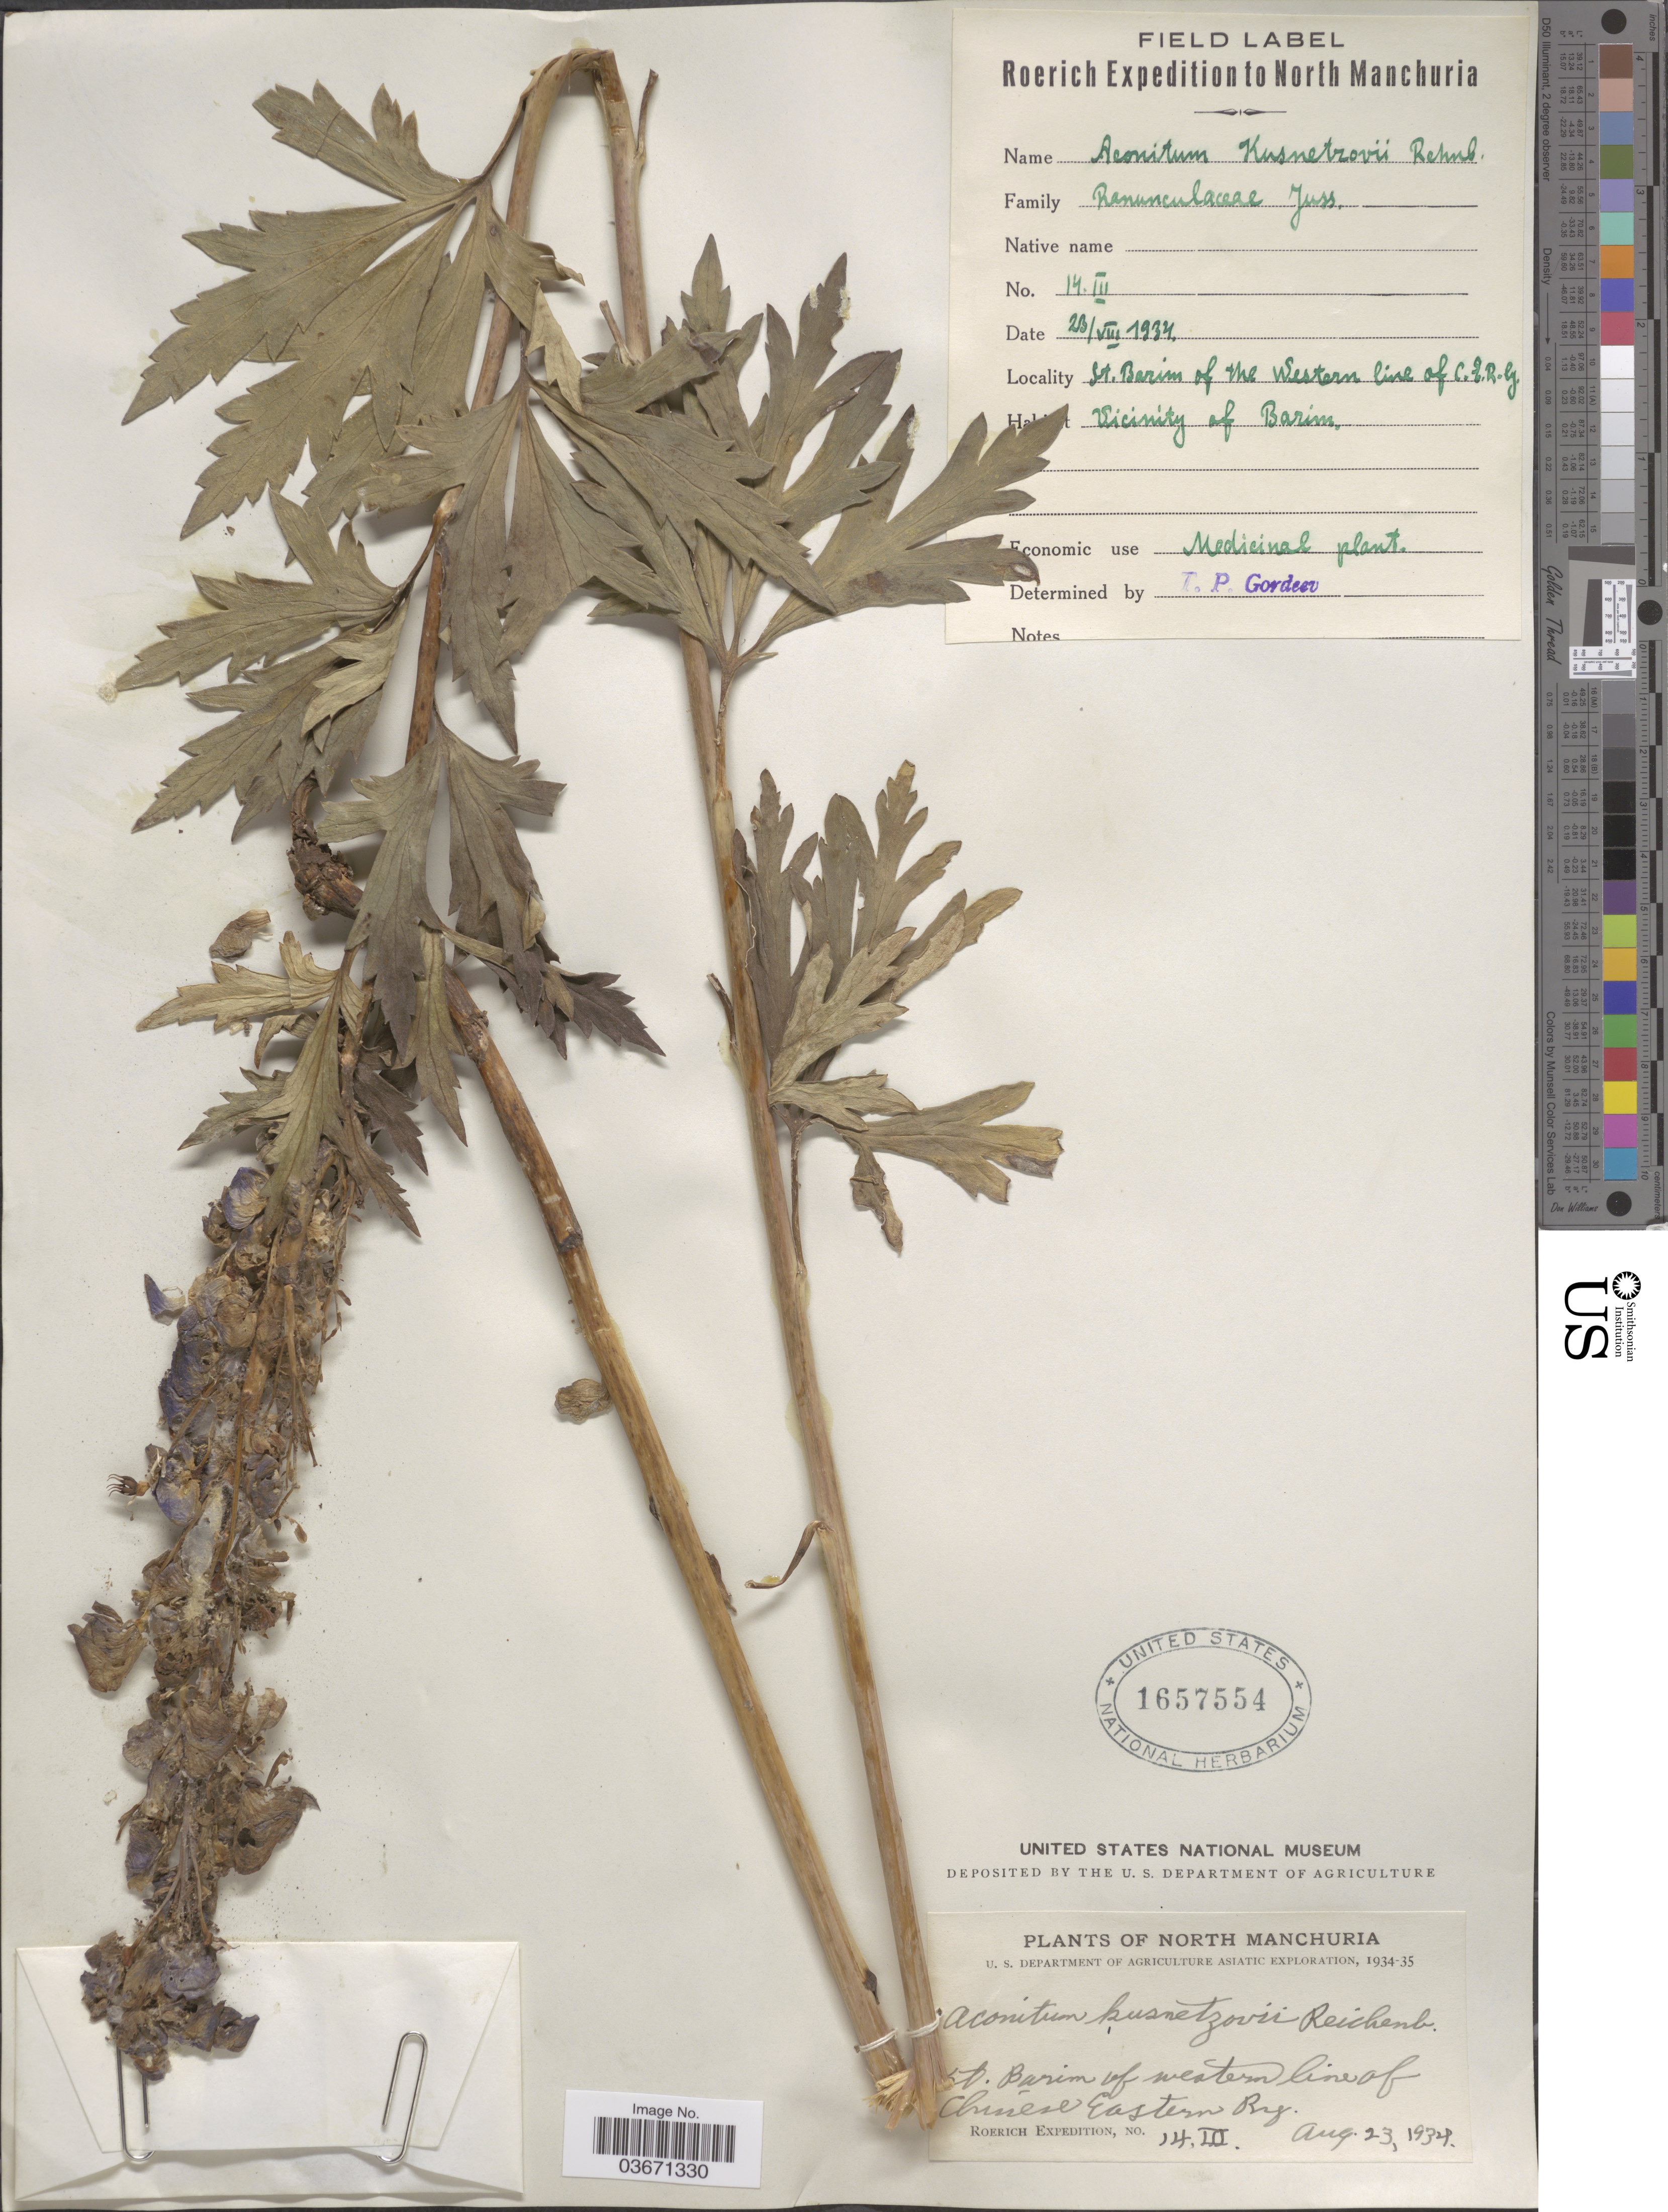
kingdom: Plantae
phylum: Tracheophyta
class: Magnoliopsida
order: Ranunculales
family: Ranunculaceae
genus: Aconitum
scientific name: Aconitum kusnezoffii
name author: Rchb.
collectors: Roerich Expedition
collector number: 14III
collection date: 1934-08-23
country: China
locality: North Manchuria. St. Barim of western line of Chinese Eastern Ry. St. Barim of the Western line of C.I.R.ly. Vicinity of Barim.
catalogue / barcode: US 1657554